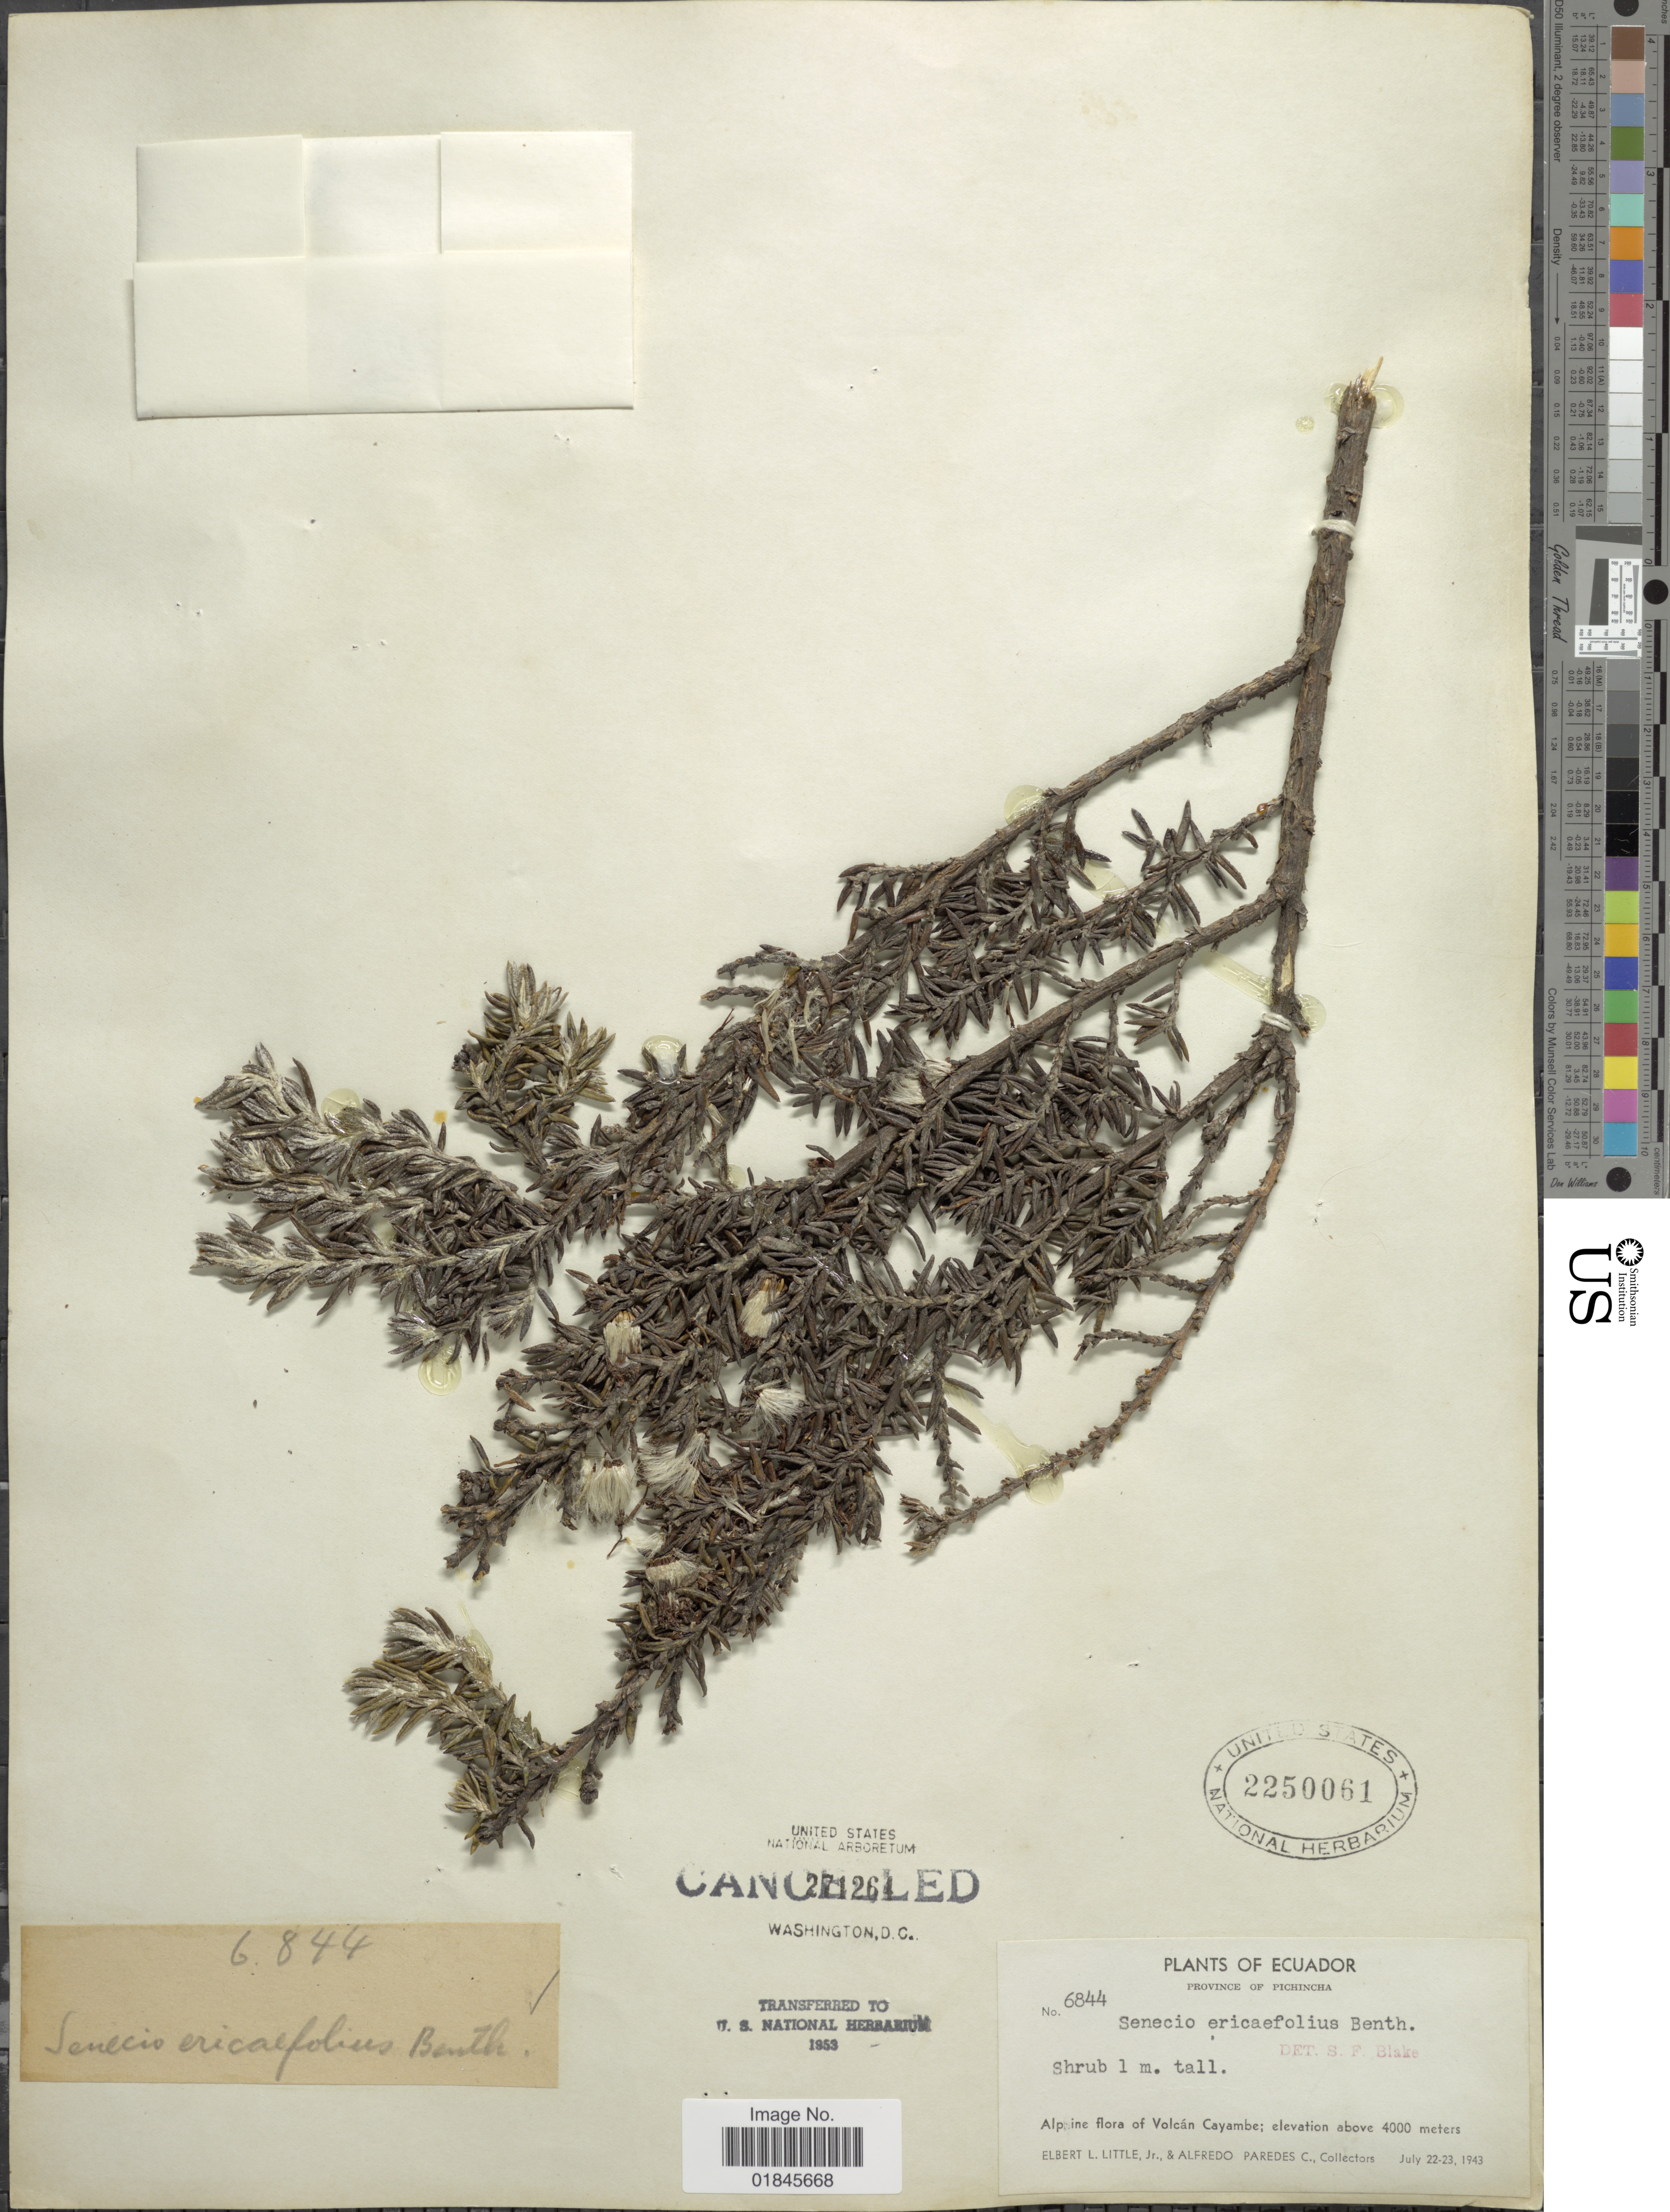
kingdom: Plantae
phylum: Tracheophyta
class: Magnoliopsida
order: Asterales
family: Asteraceae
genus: Pentacalia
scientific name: Pentacalia peruviana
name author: (Pers.) Cuatrec.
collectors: E. L. Little & A. Paredes C.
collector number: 6844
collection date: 1943-07-22/1943-07-23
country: Ecuador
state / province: Pichincha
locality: Province of Pichincha. Alpine flora of Volcán Cayambe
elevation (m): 4000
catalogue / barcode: US 2250061